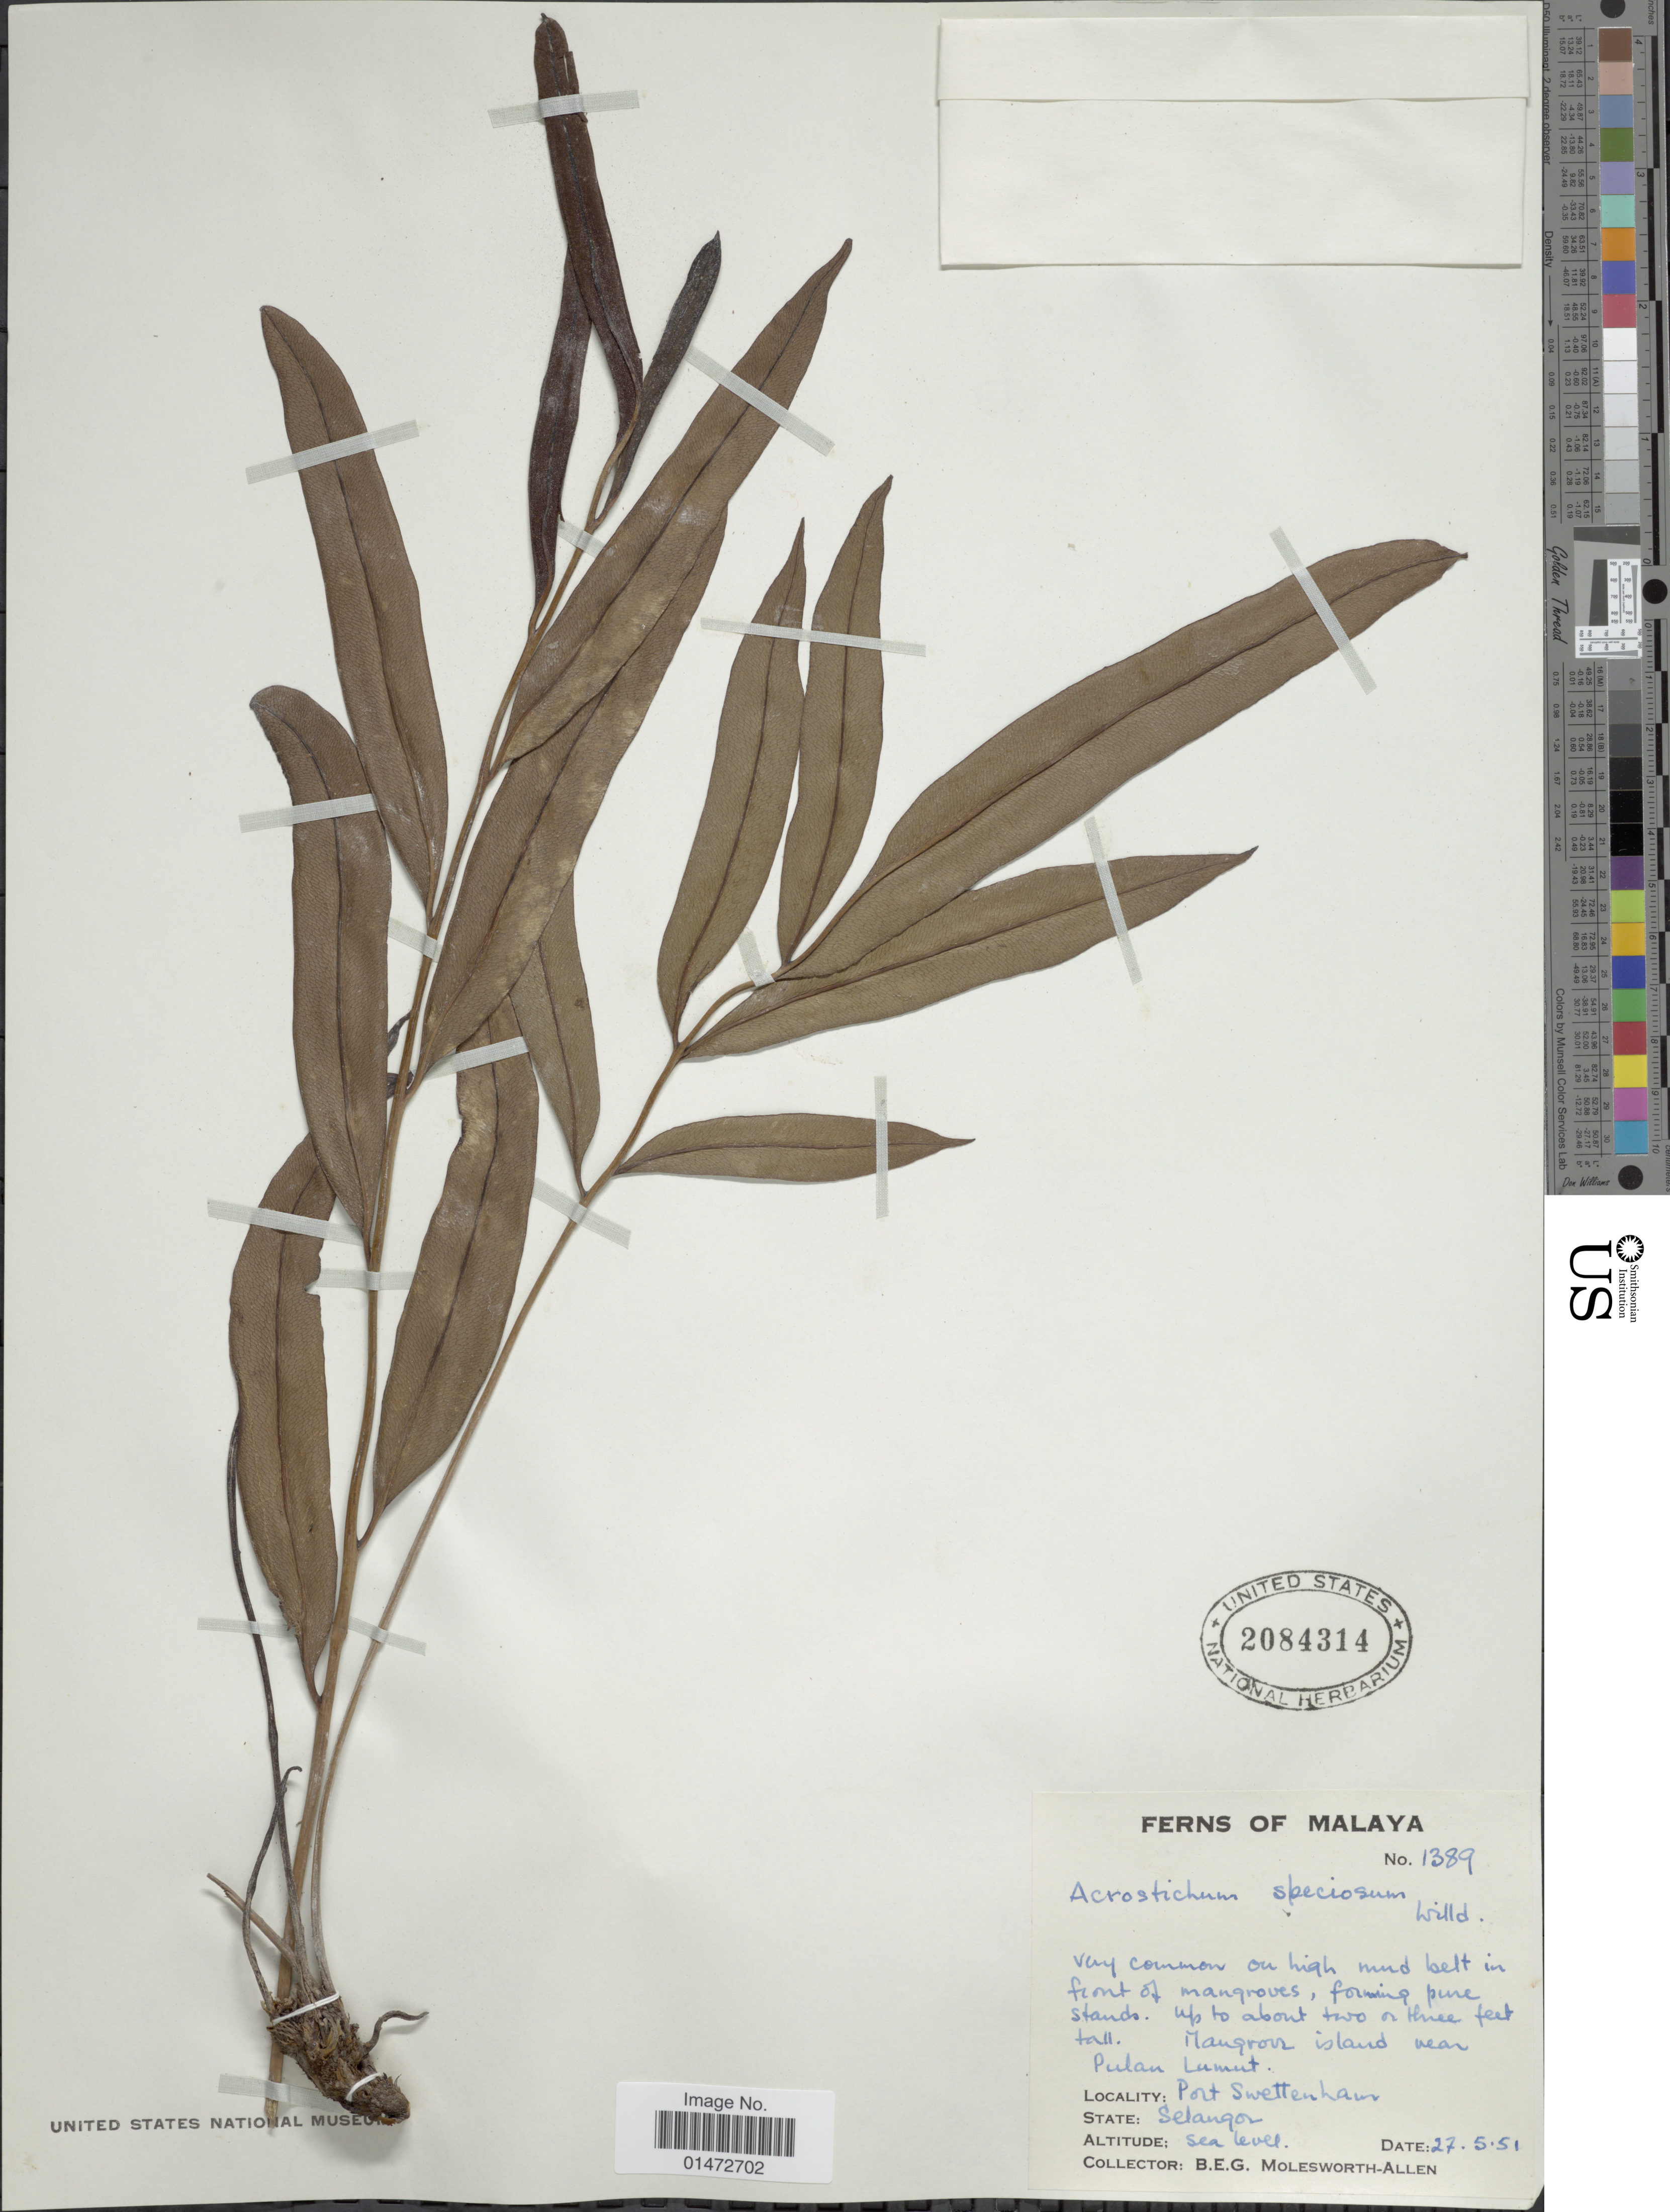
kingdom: Plantae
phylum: Tracheophyta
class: Polypodiopsida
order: Polypodiales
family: Pteridaceae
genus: Acrostichum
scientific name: Acrostichum speciosum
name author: Willd.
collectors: B. E. G. Molesworth-Allen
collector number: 1389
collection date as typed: Transcribed d/m/y: 27/5/51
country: Malaysia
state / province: Selangor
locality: Ferns of Malaya. Mangrove island near Pulan Lumut. Port Swettenham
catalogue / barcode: US 2084314